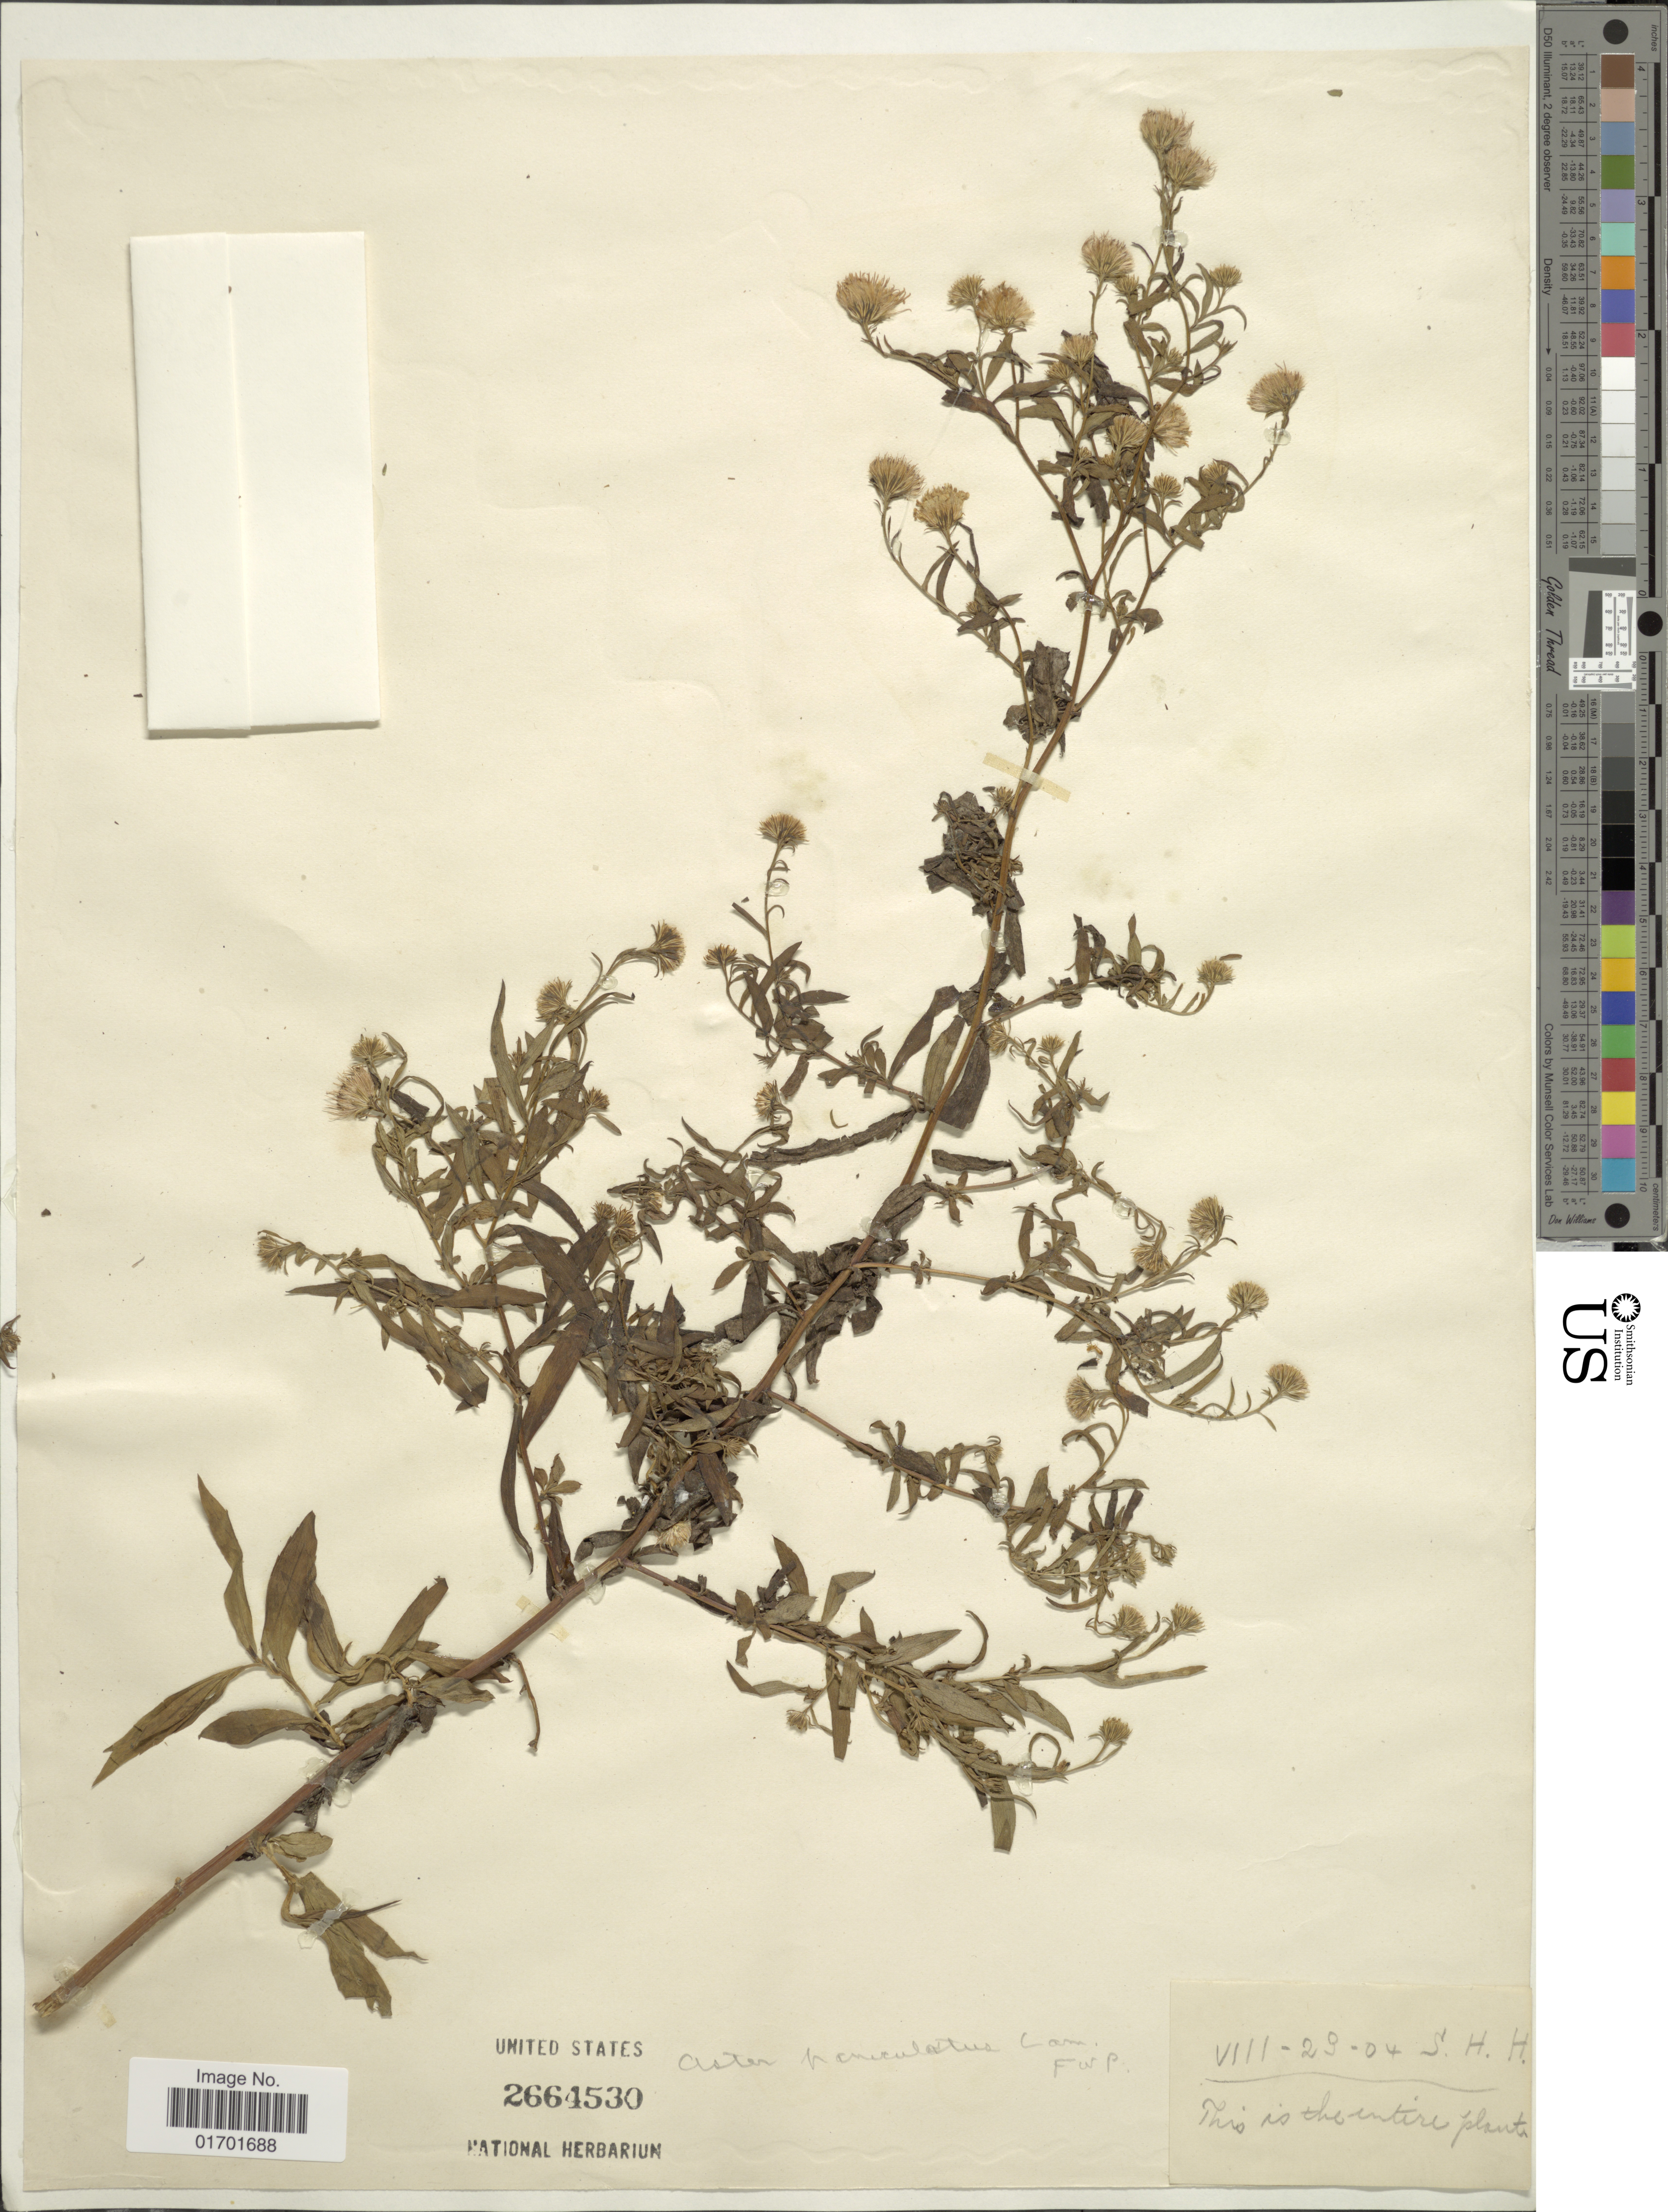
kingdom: Plantae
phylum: Tracheophyta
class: Magnoliopsida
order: Asterales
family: Asteraceae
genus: Symphyotrichum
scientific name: Symphyotrichum lanceolatum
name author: (Willd.) G.L. Nesom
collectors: S. H. H.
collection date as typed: Transcribed d/m/y: 23/8/4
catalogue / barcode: US 2664530